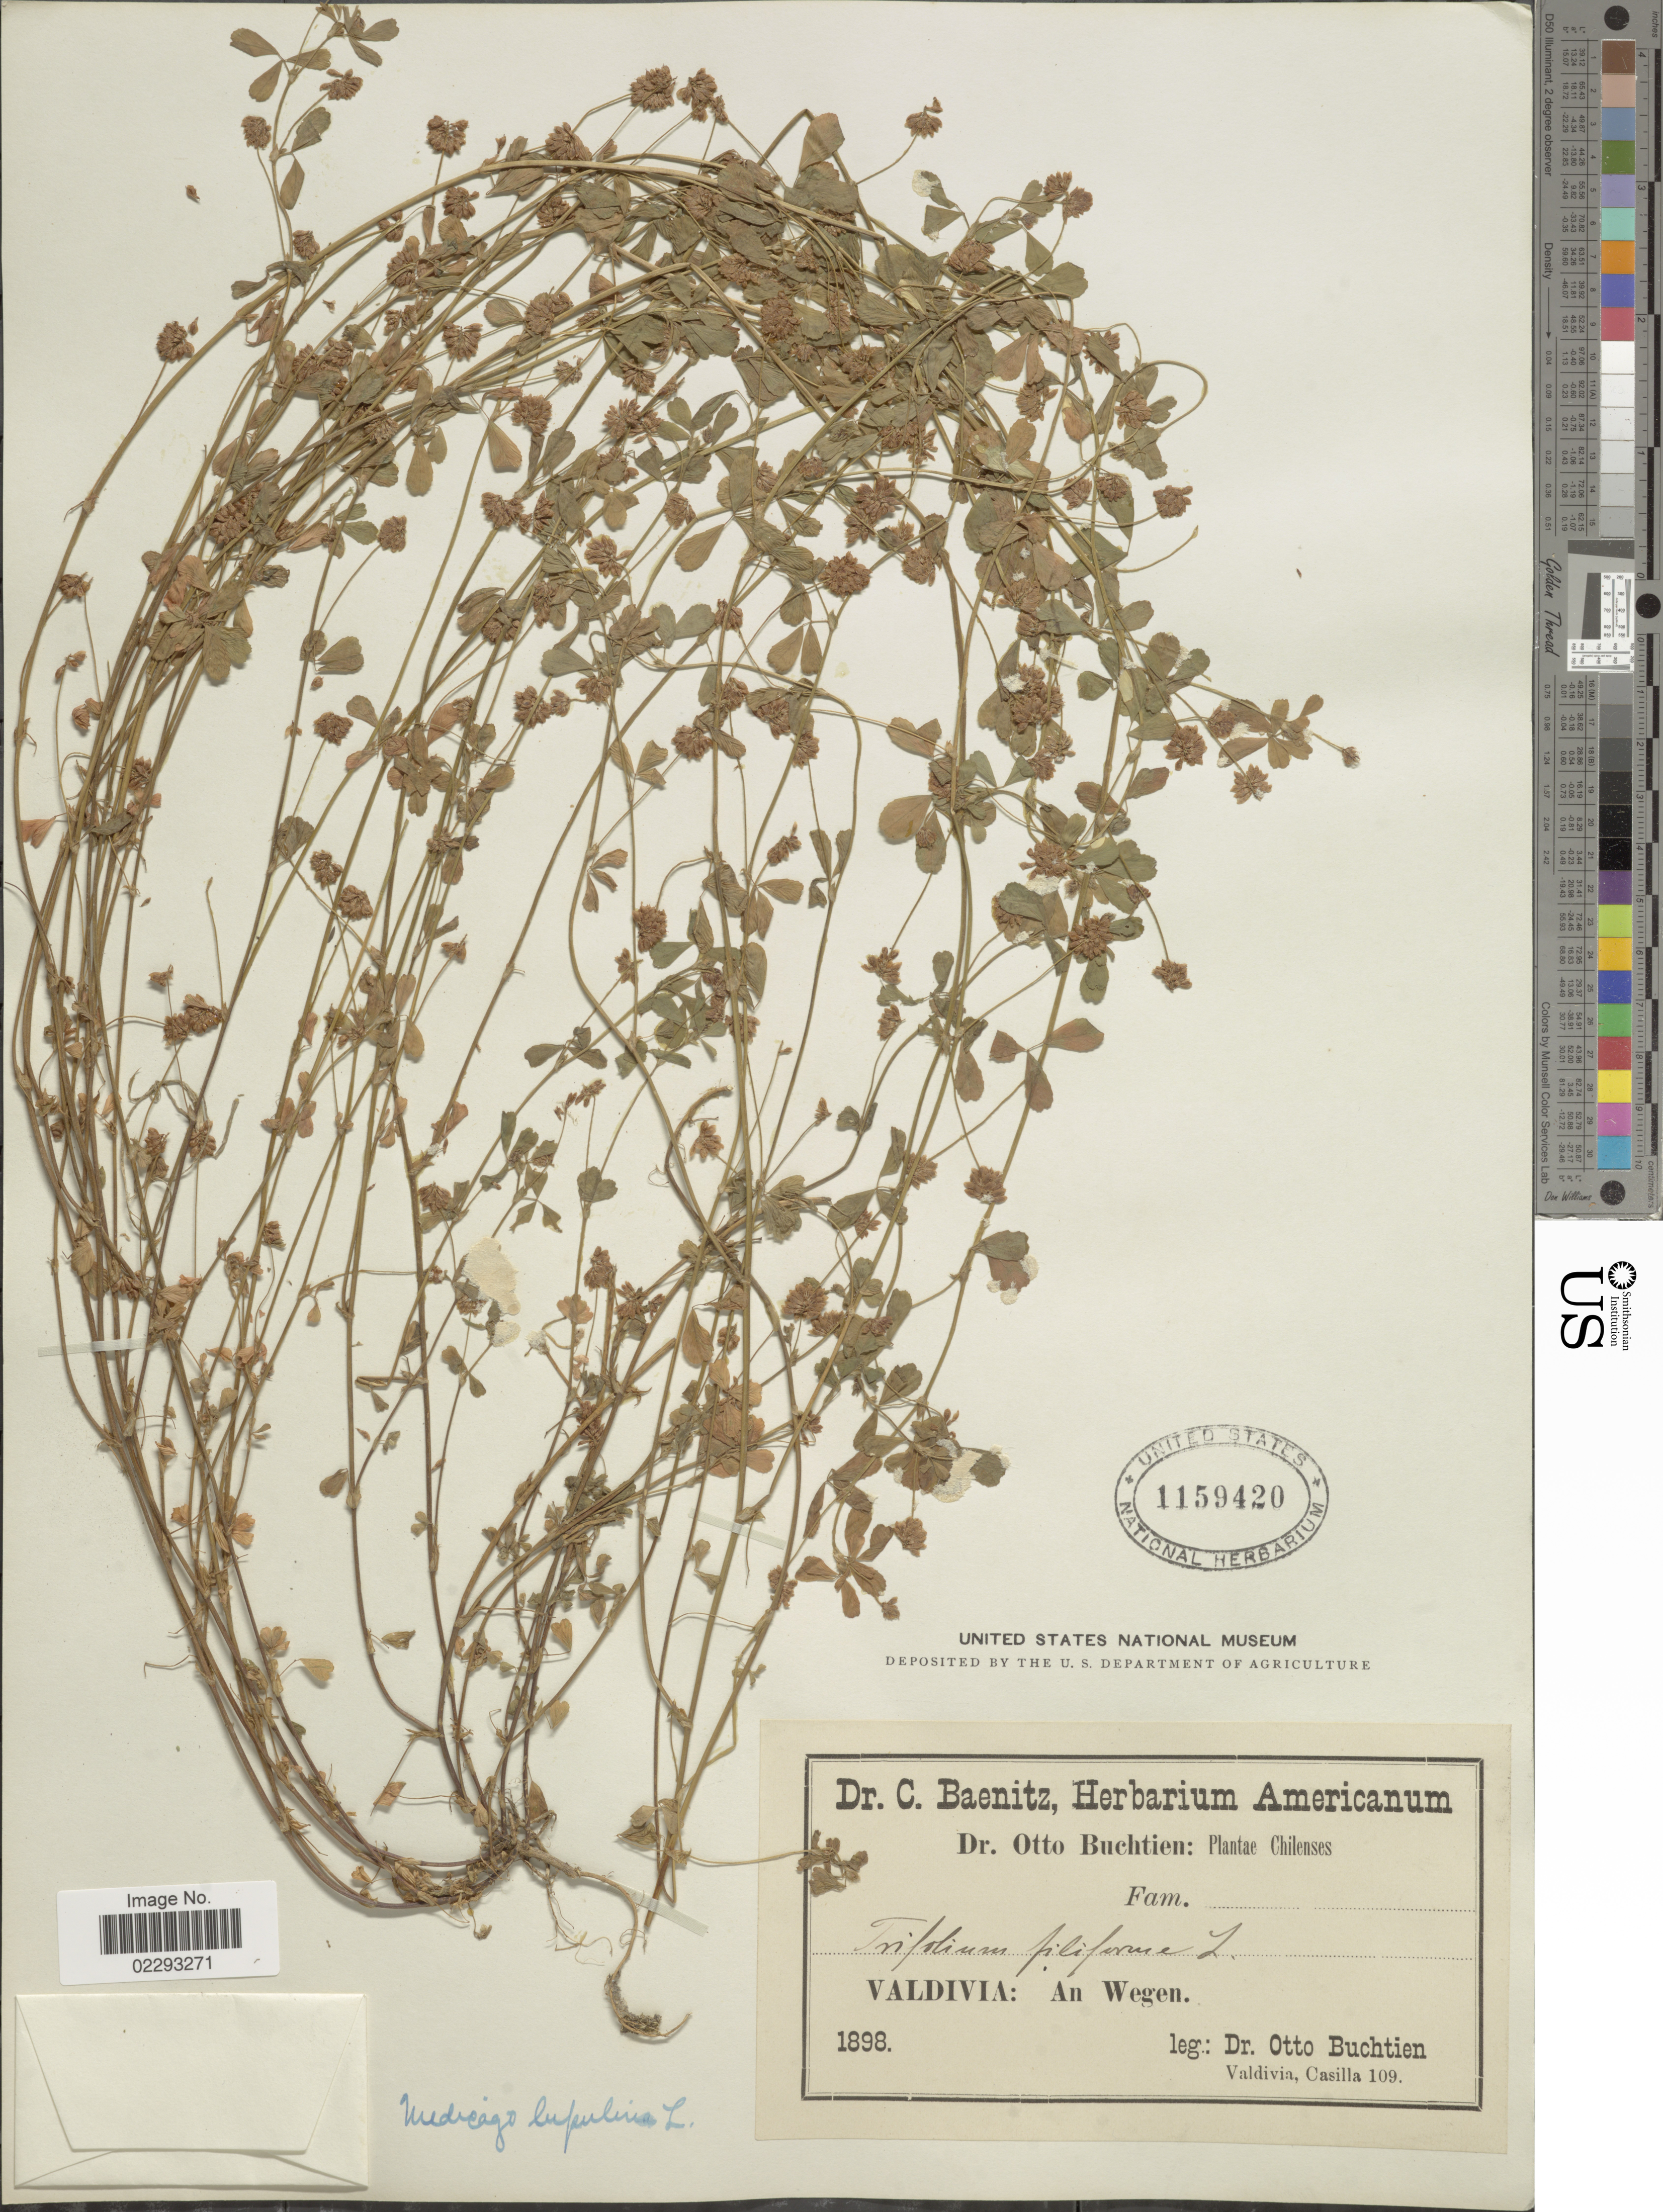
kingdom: Plantae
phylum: Tracheophyta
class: Magnoliopsida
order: Fabales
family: Fabaceae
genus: Medicago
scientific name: Medicago lupulina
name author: L.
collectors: O. Buchtien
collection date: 1898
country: Chile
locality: Valdivia: An Wegen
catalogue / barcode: US 1159420